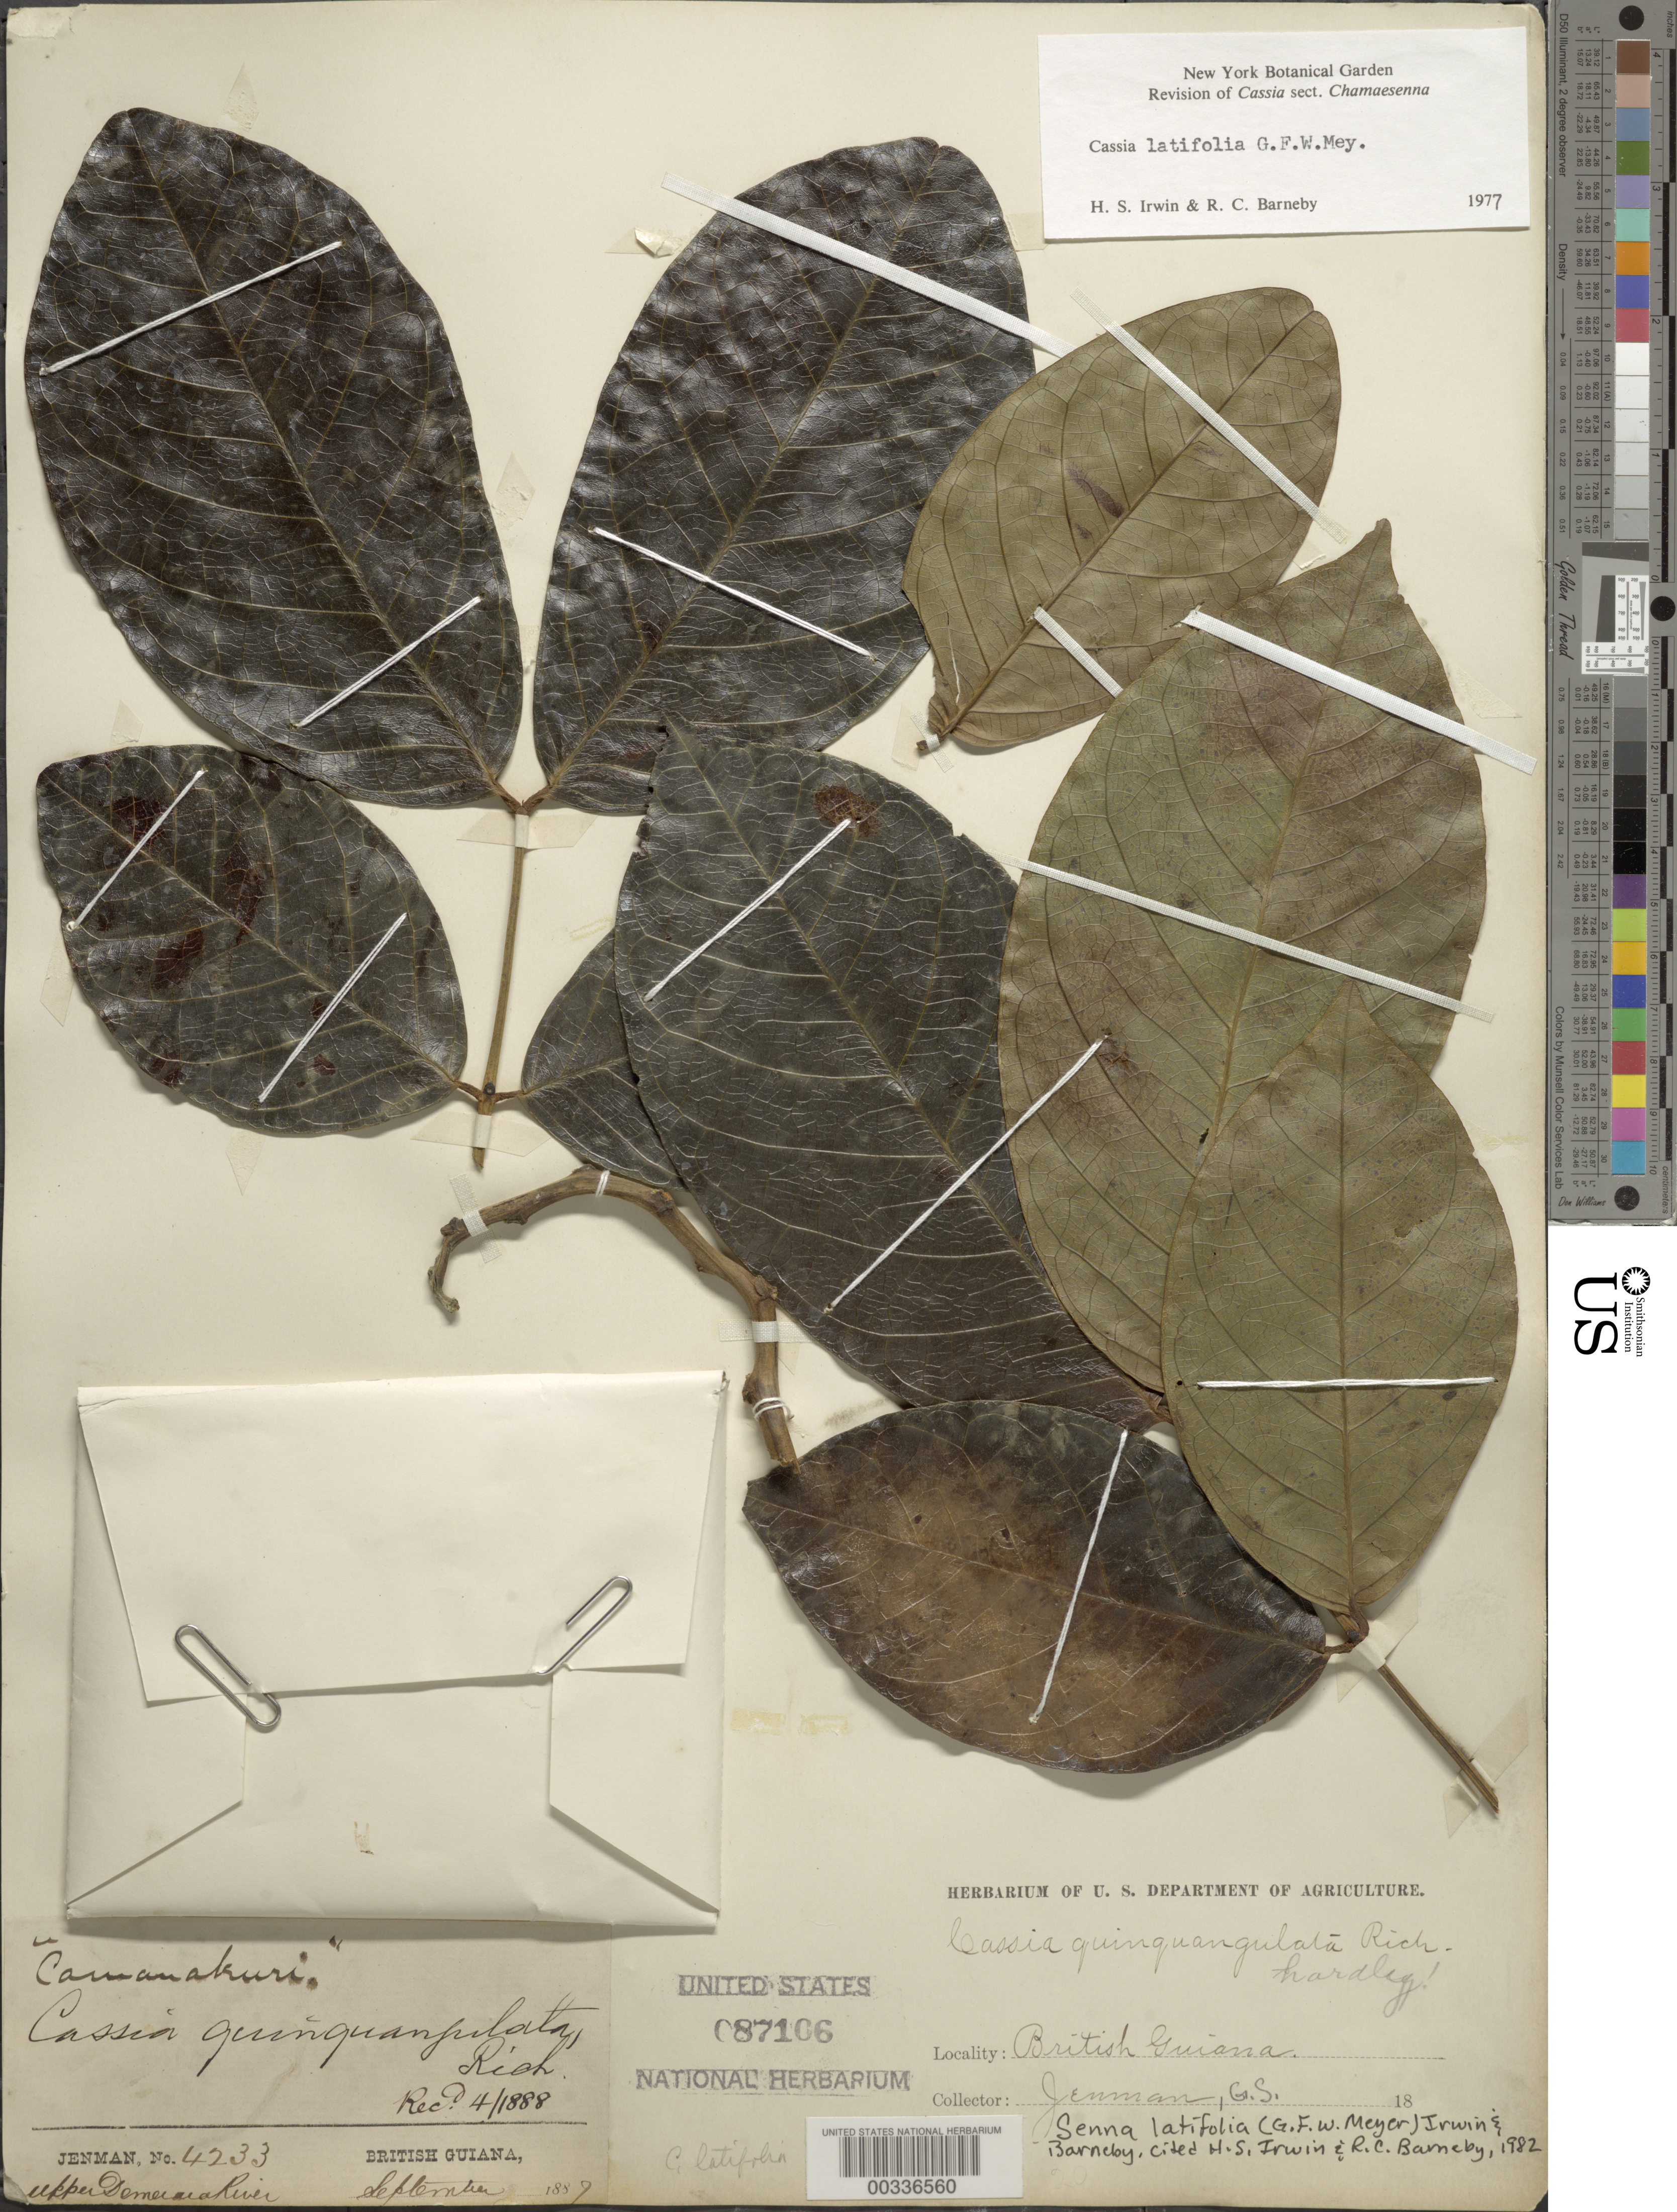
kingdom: Plantae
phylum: Tracheophyta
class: Magnoliopsida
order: Fabales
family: Fabaceae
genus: Senna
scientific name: Senna latifolia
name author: (G. Mey.) H.S. Irwin & Barneby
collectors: G. S. Jenman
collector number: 4233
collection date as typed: Apr 1888 or -- Sep 1889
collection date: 1888-04 or 1889-09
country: Guyana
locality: Upper demerara river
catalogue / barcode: US 87106